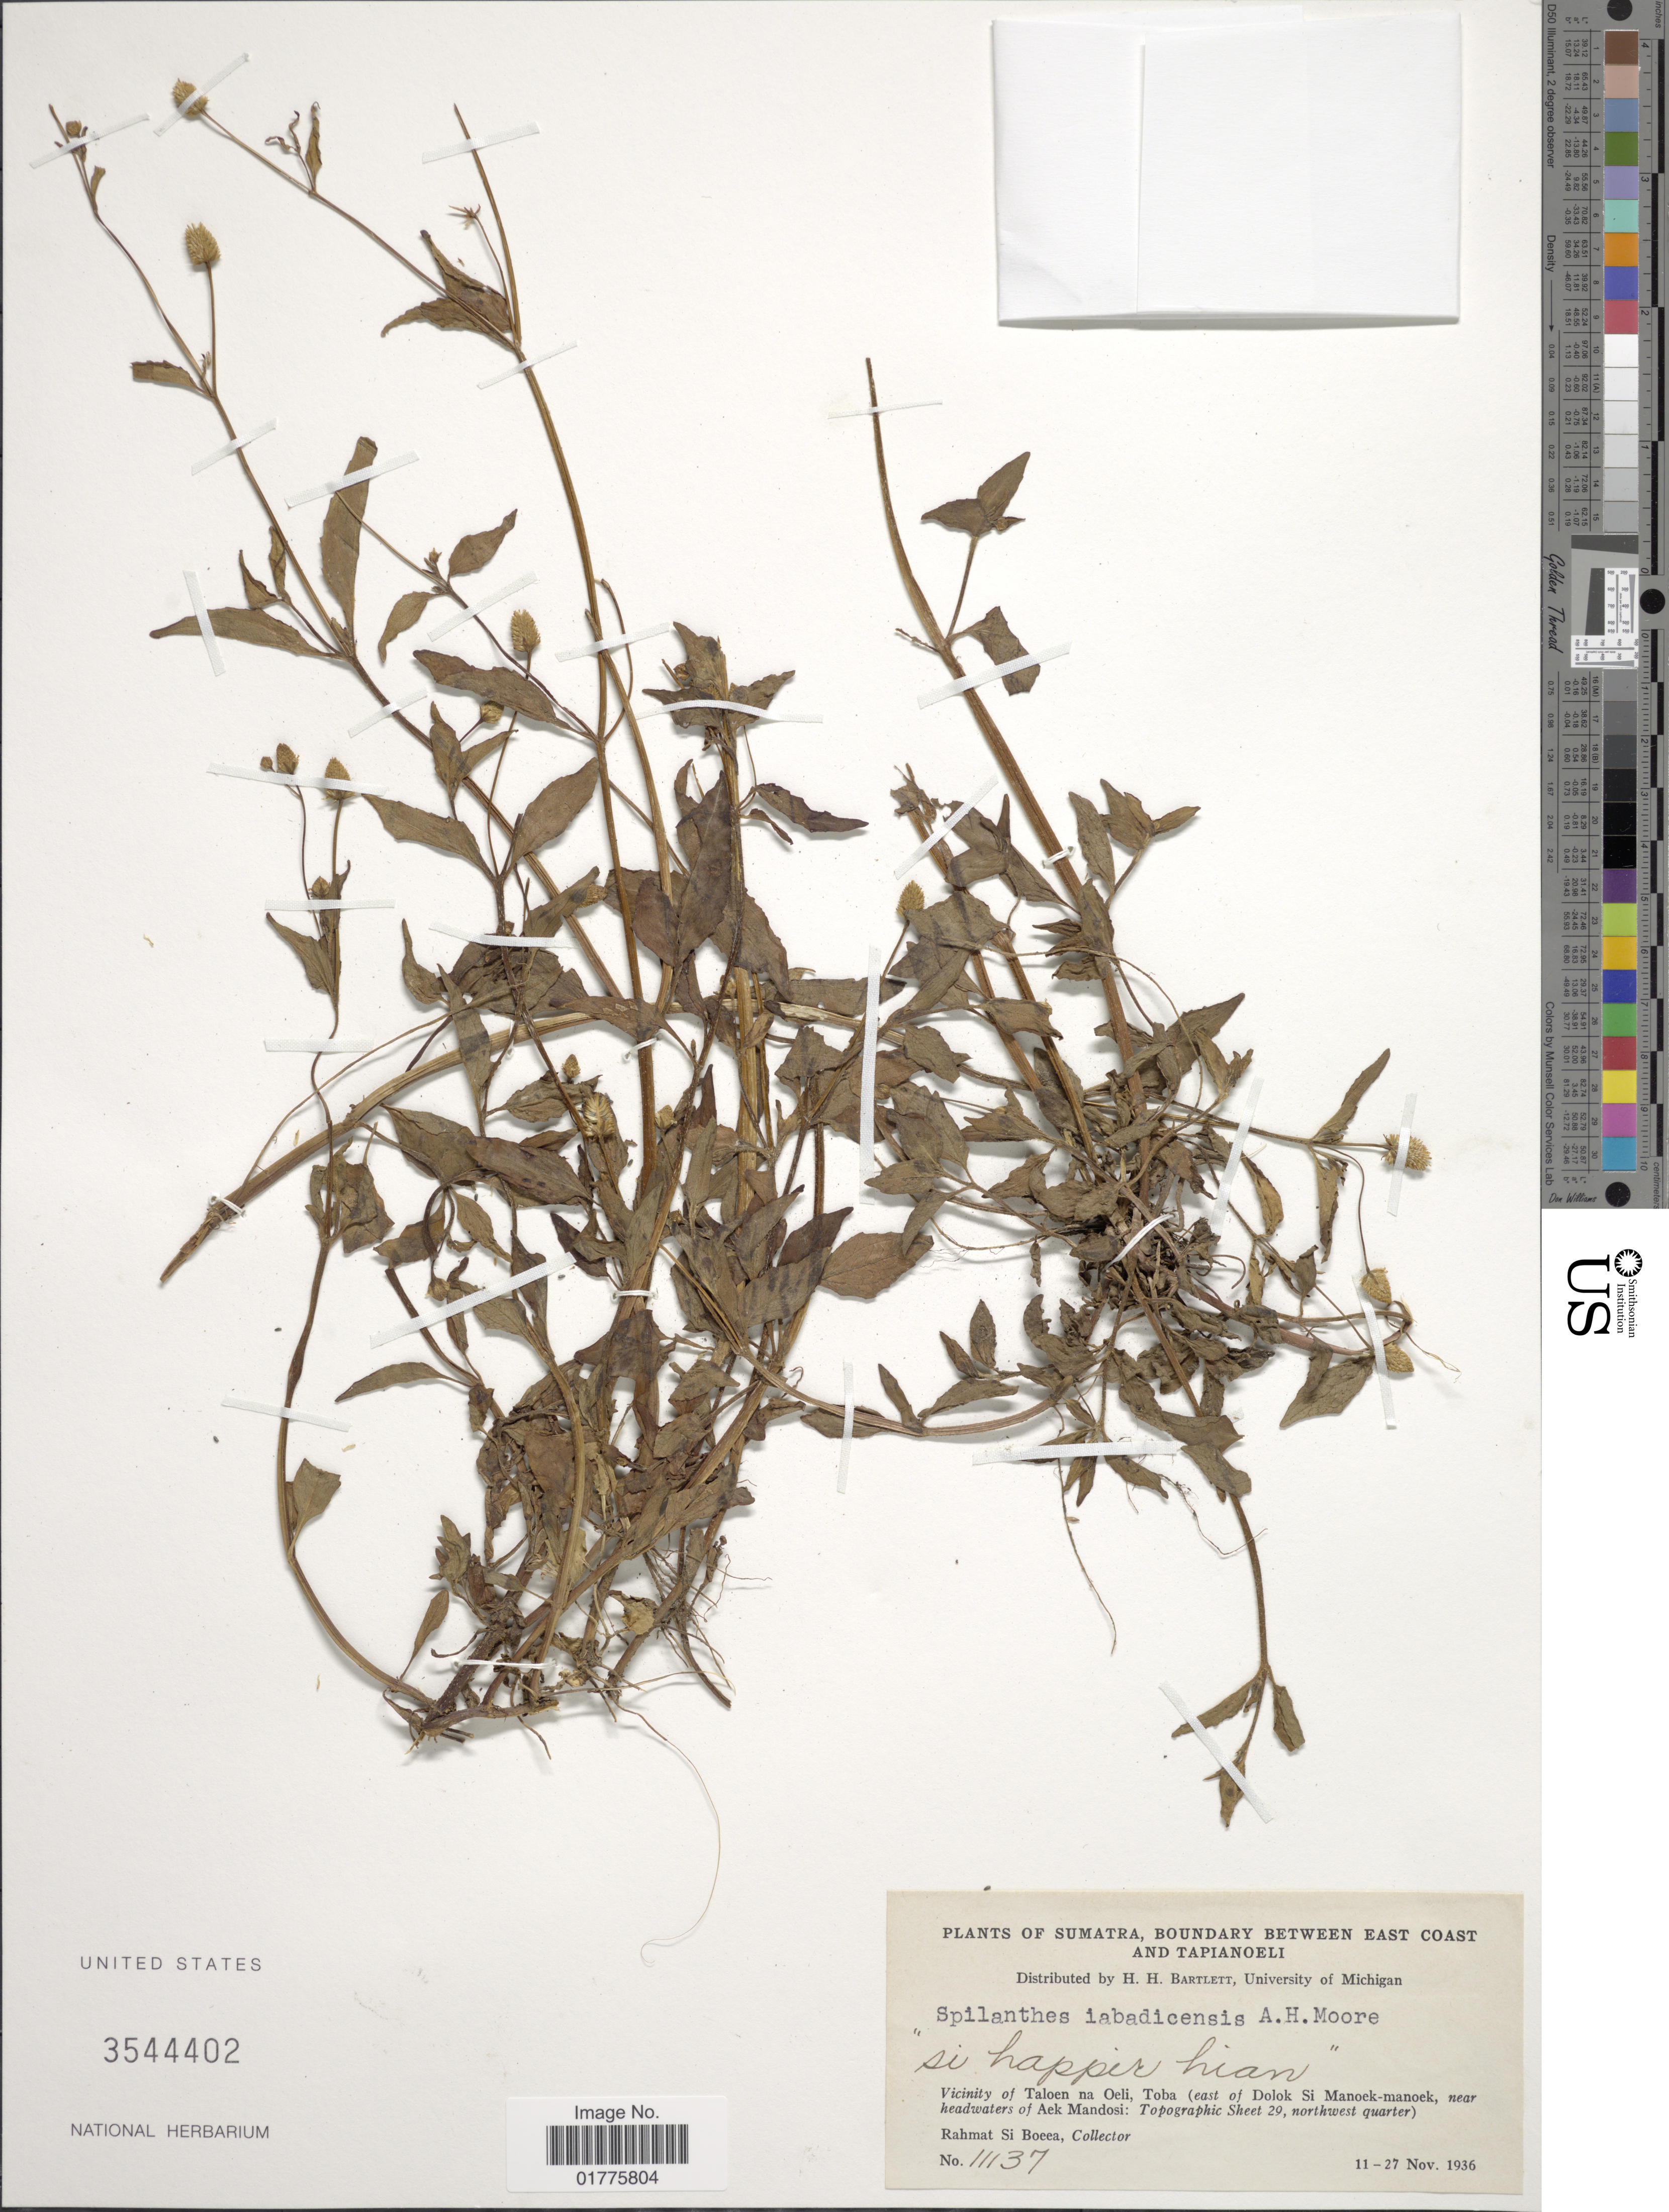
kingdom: Plantae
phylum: Tracheophyta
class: Magnoliopsida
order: Asterales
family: Asteraceae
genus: Acmella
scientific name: Acmella uliginosa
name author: (Sw.) Cass.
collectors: Rahmat Si Boeea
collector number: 1137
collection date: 1936-11-11/1936-11-27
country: Indonesia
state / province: Sumatra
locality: Boundary between East Coast and Tapianoeli, vicinity of Taloen na Oeli, Toba (east of Dolok Si Manoek-manoek, near headwaters of Ack Mandosi:Topographic Sheet 29, northwest quarter)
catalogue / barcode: US 3544402